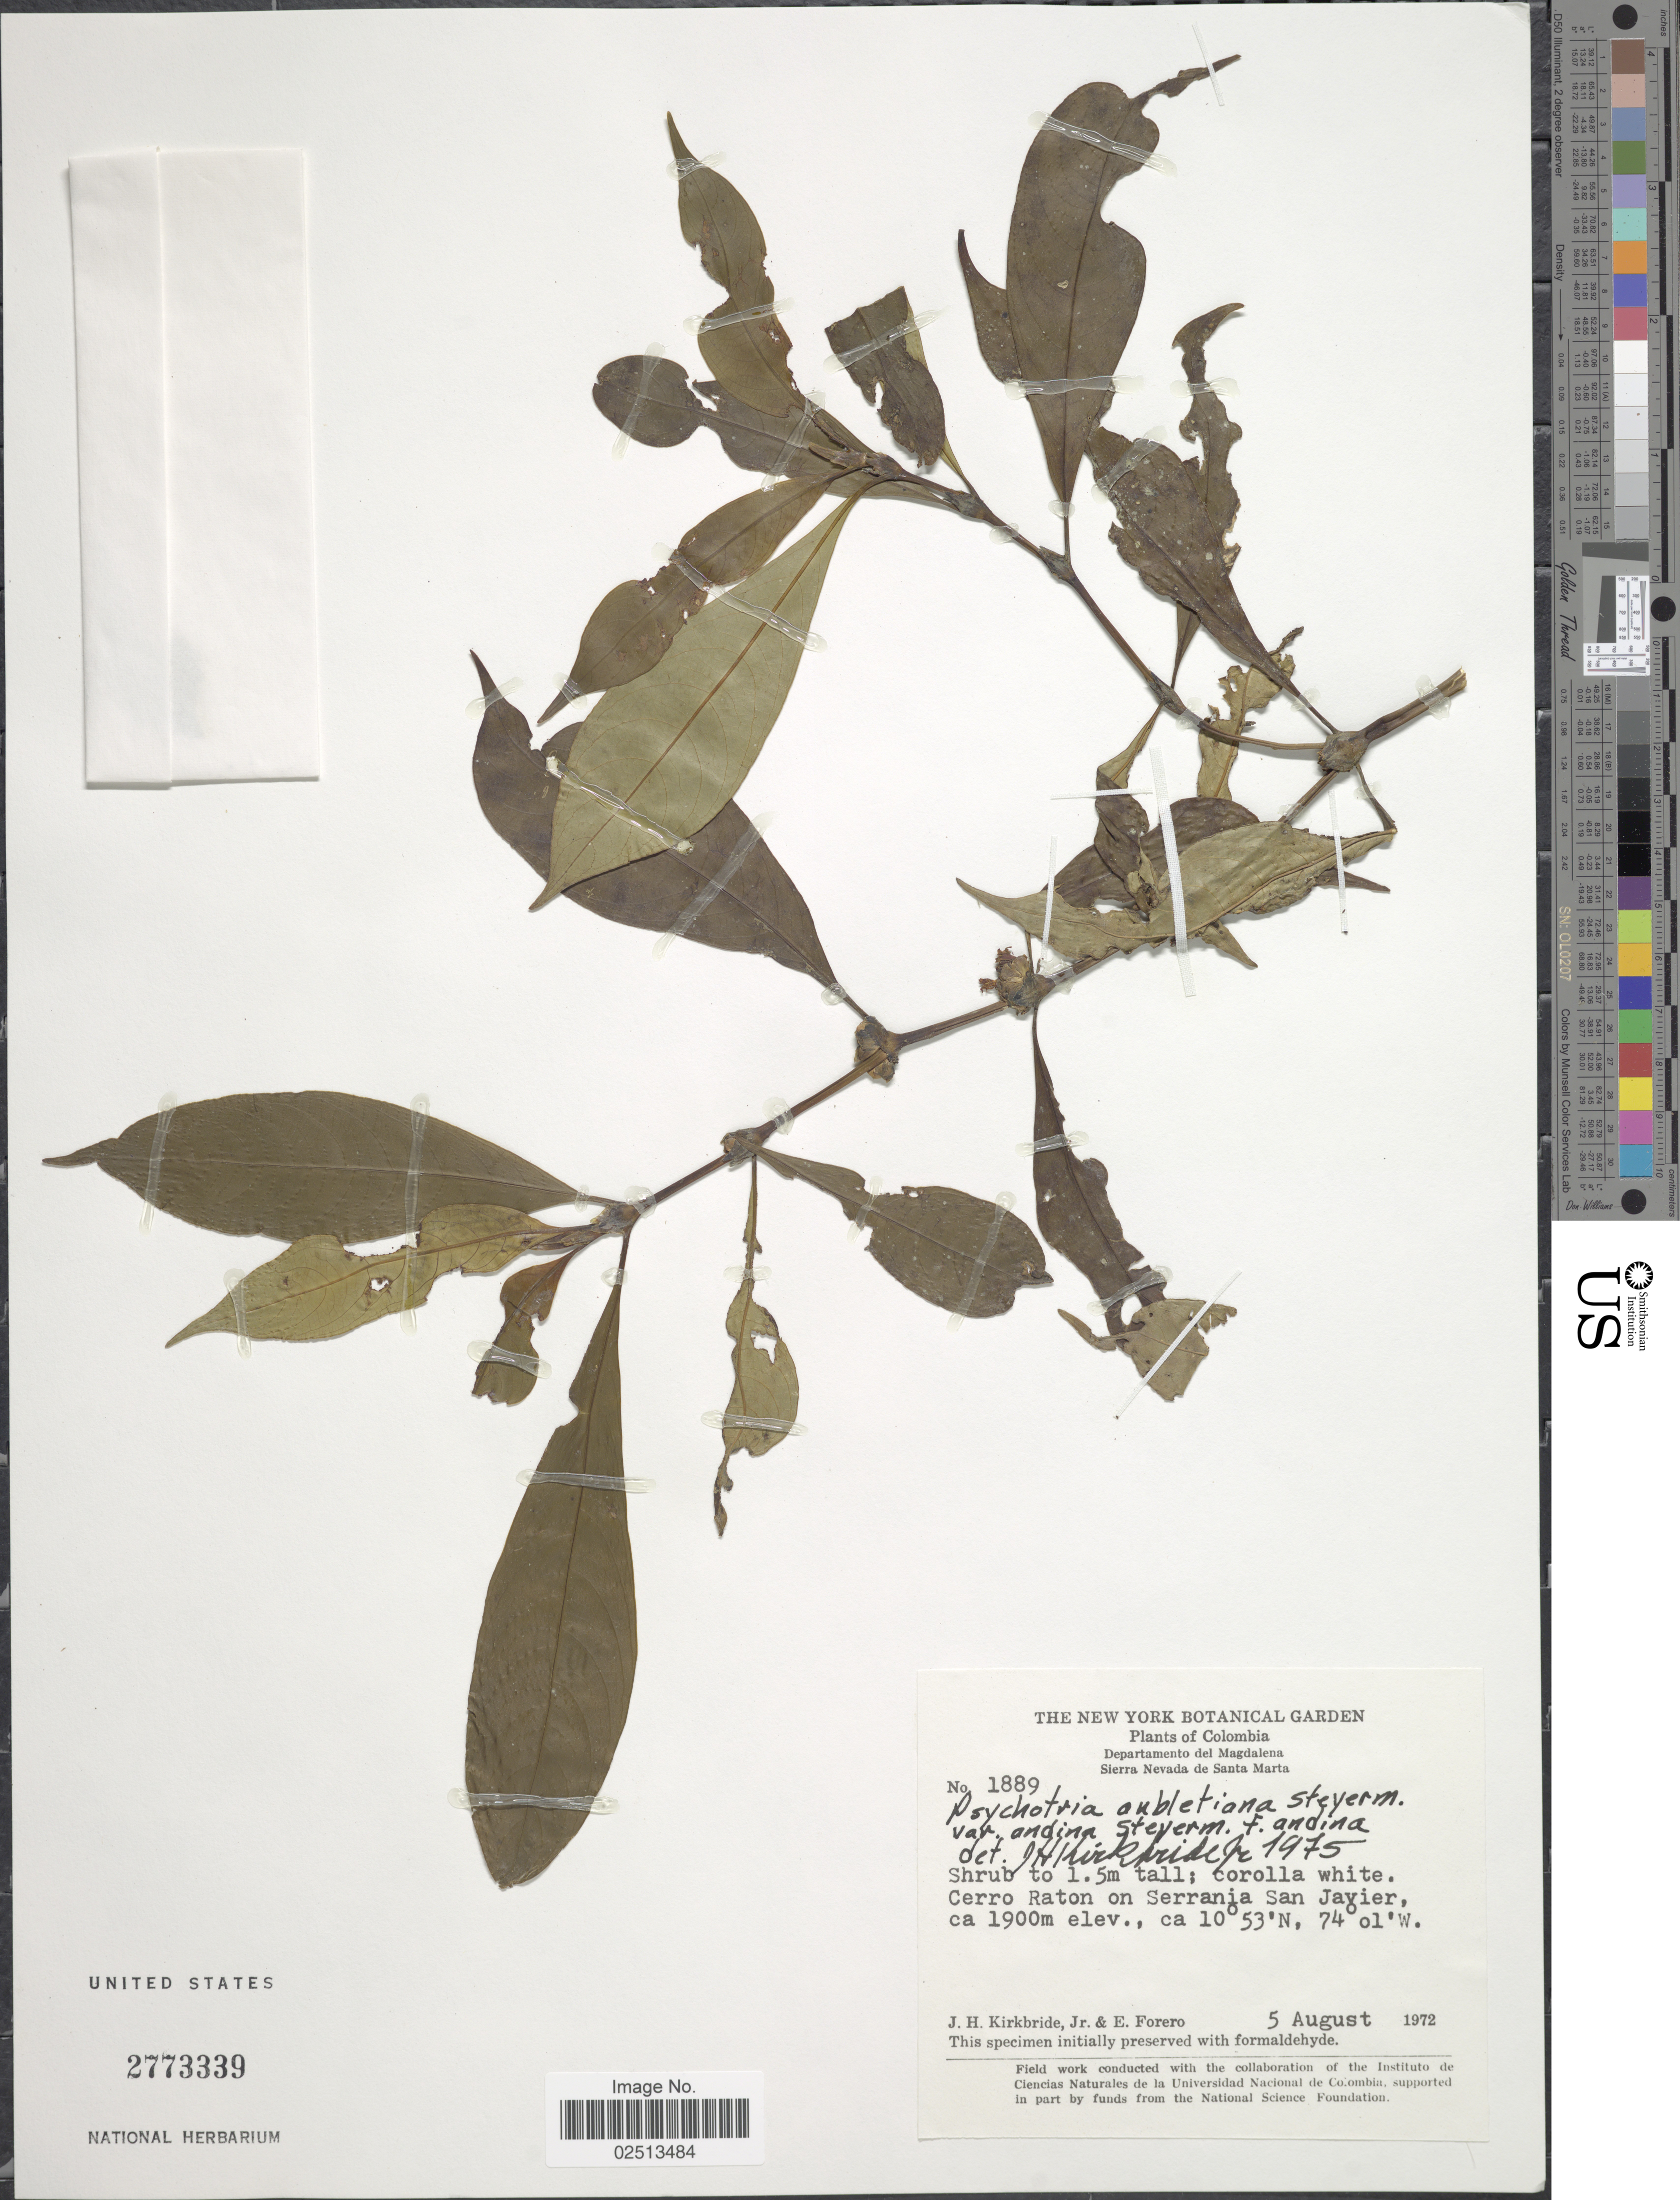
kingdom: Plantae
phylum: Tracheophyta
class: Magnoliopsida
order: Gentianales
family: Rubiaceae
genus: Psychotria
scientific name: Psychotria aubletiana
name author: Steyerm.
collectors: J. H. Kirkbride & E. Forero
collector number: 1889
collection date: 1972-08-05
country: Colombia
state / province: Magdalena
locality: Departamento del Magdalena, Sierra Nevada de Santa Marta, Cerro Raton on Serrania San Javier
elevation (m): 1900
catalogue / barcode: US 2773339